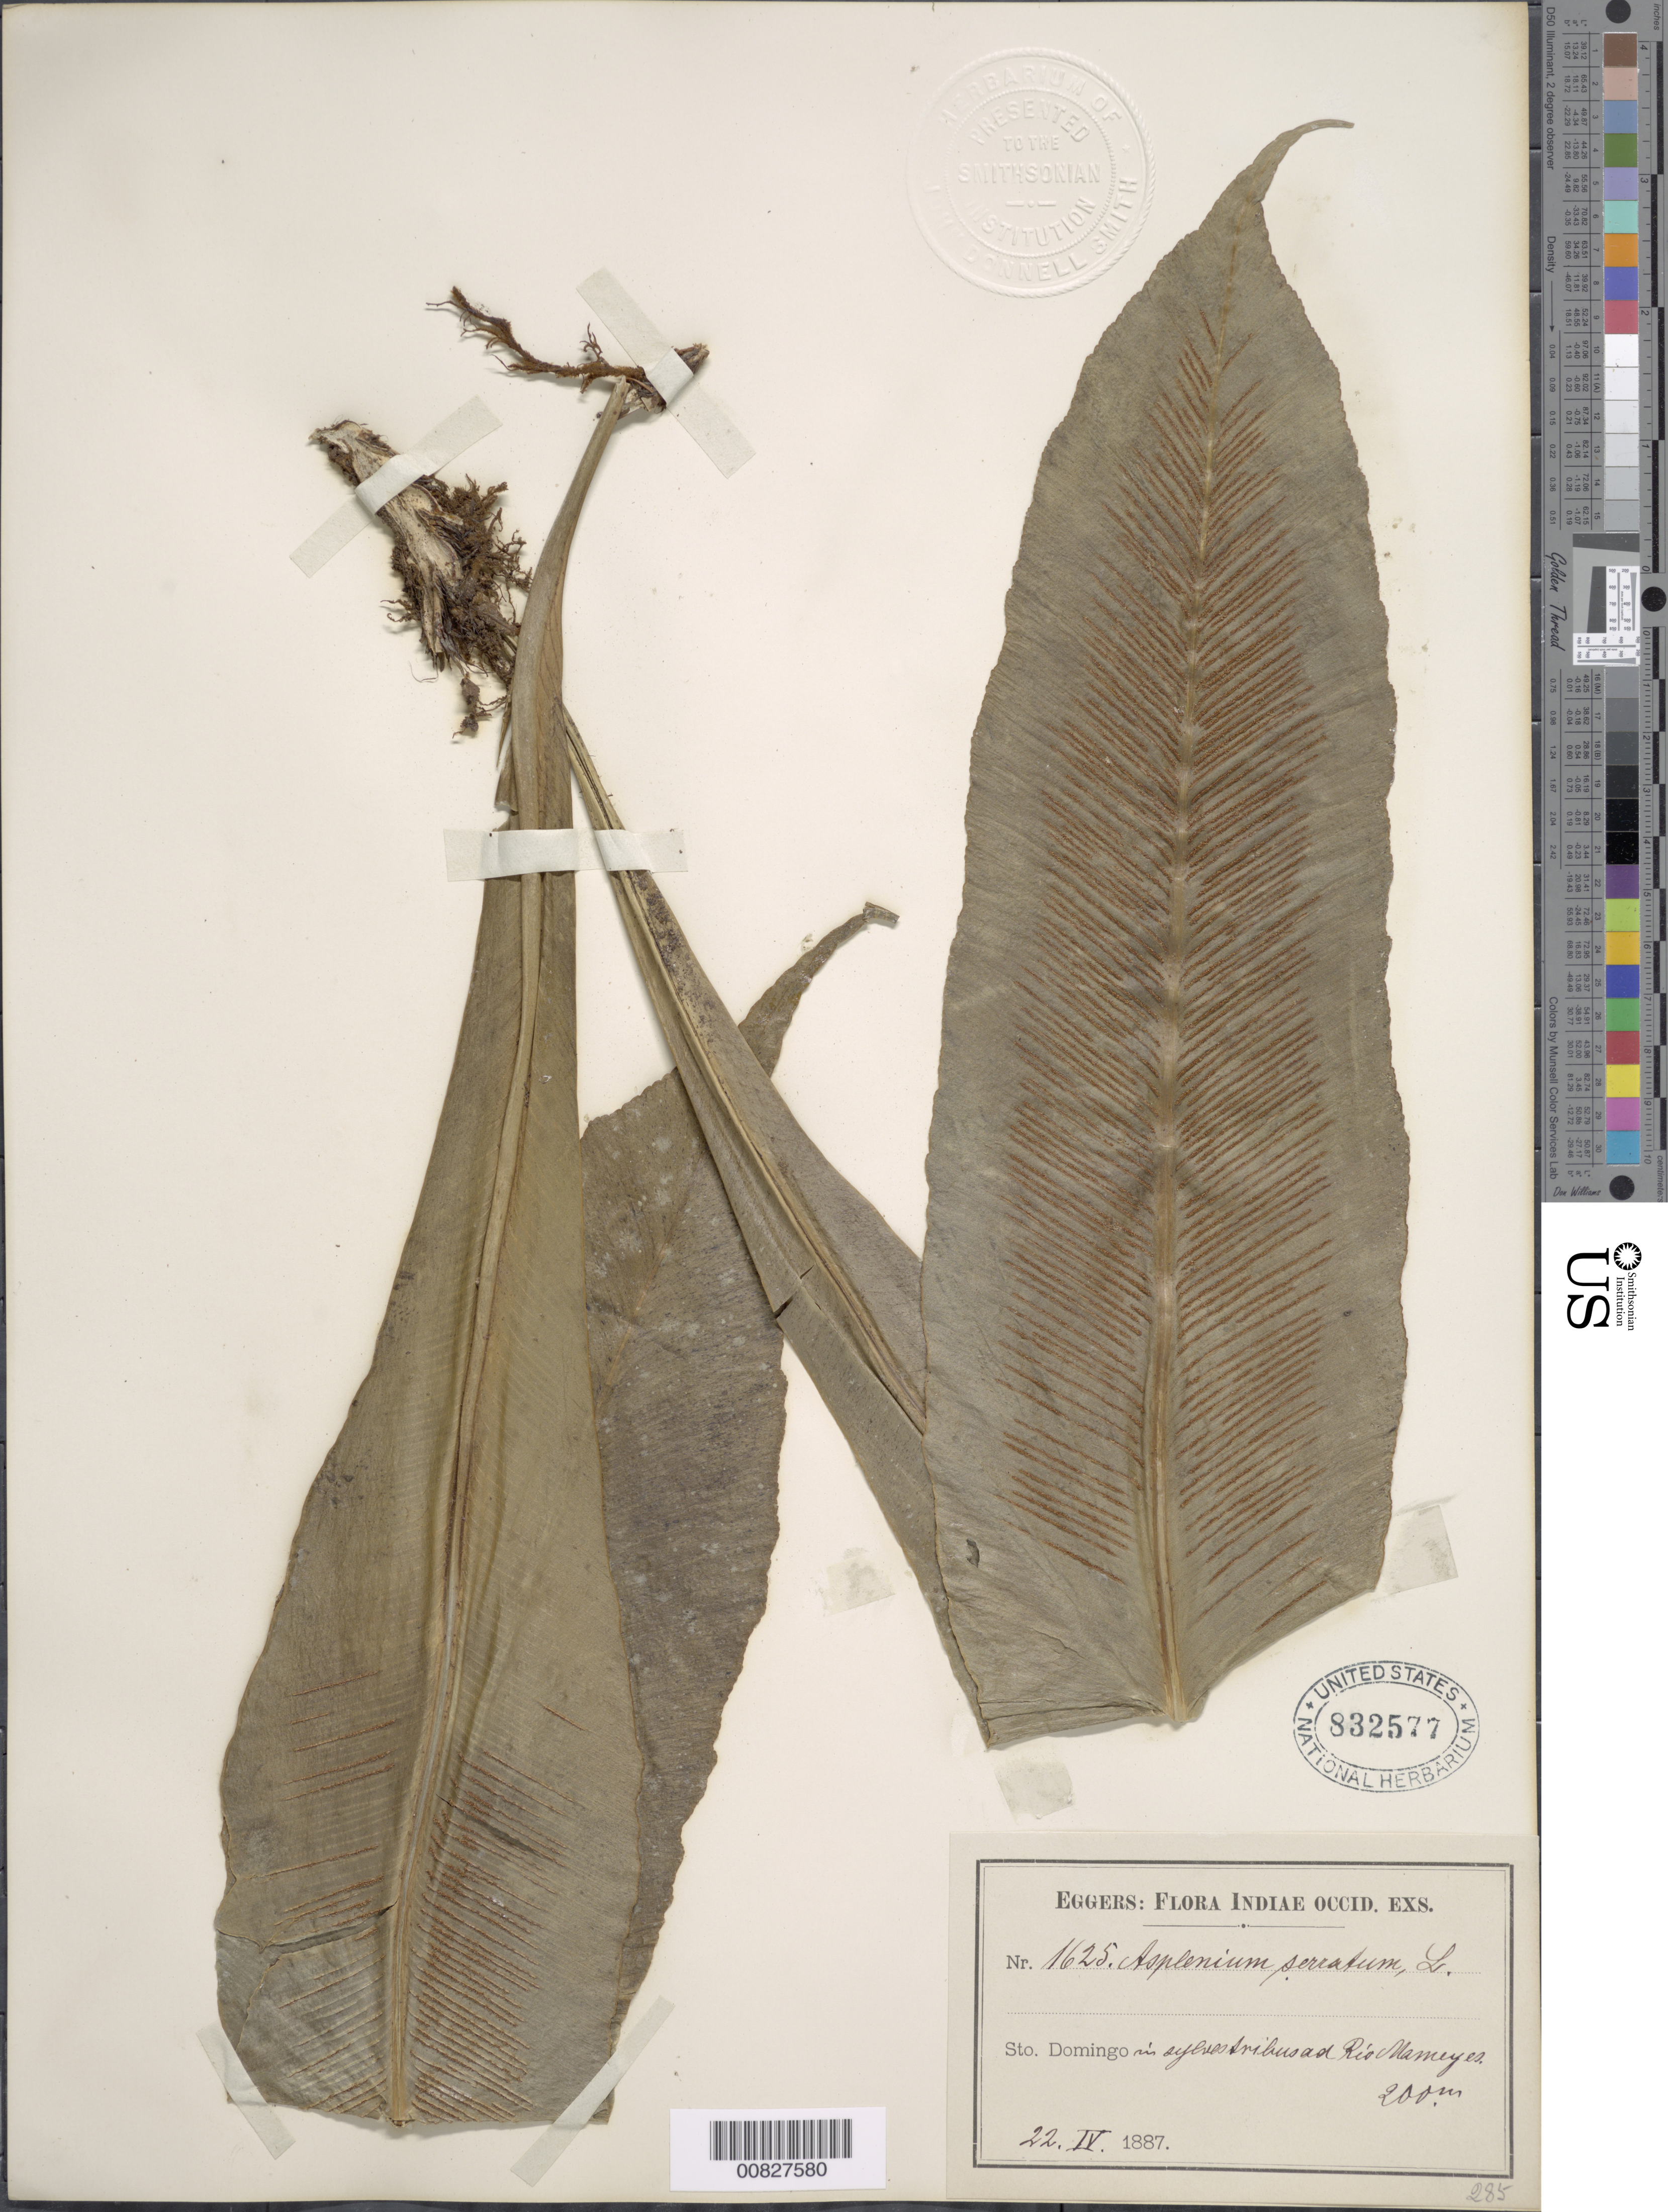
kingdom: Plantae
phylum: Tracheophyta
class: Polypodiopsida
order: Polypodiales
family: Aspleniaceae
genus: Asplenium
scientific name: Asplenium serratum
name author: L.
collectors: H. F. A. von Eggers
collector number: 1625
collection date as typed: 22 Apr 1887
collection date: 1887-04-22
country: Dominican Republic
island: Hispaniola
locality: Río Mameyes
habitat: Sylvis aribus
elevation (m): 200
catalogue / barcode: US 832577